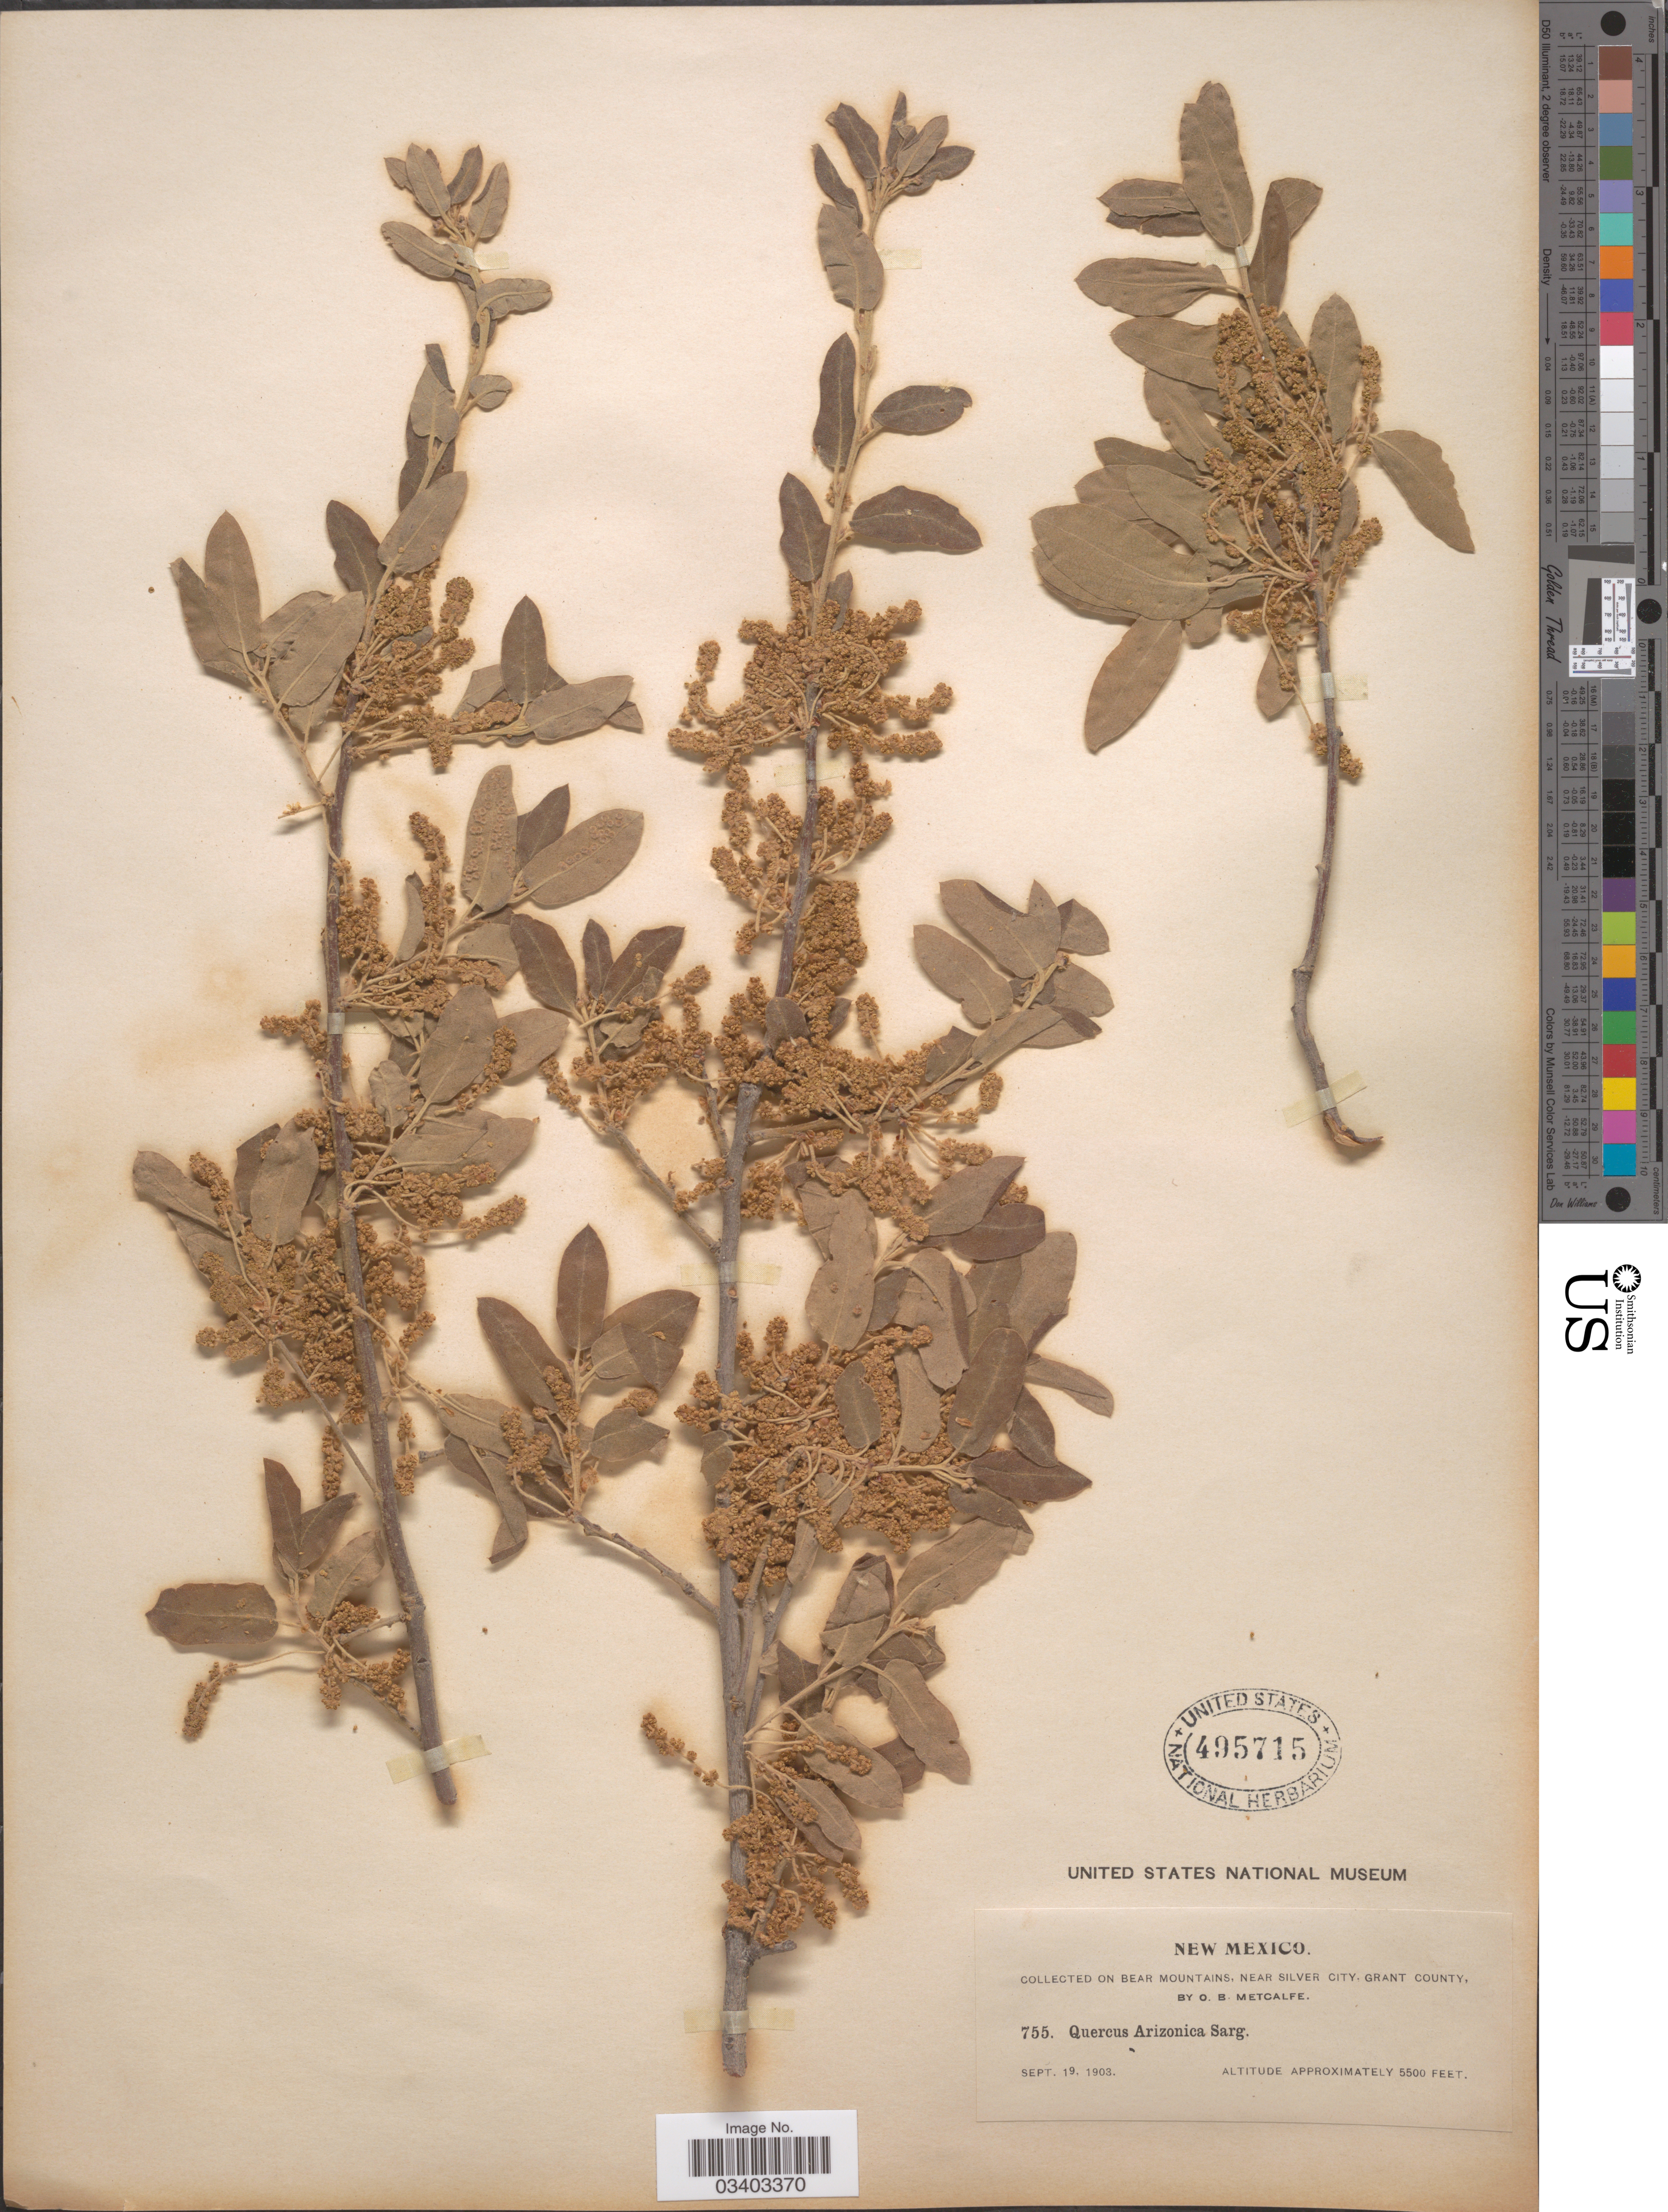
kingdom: Plantae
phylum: Tracheophyta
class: Magnoliopsida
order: Fagales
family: Fagaceae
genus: Quercus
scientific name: Quercus arizonica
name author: Sarg.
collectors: O. B. Metcalfe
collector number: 755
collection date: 1903-09-19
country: United States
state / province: New Mexico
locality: On Bear Mountains, near Silver City, Grant County.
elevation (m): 1676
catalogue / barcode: US 495715